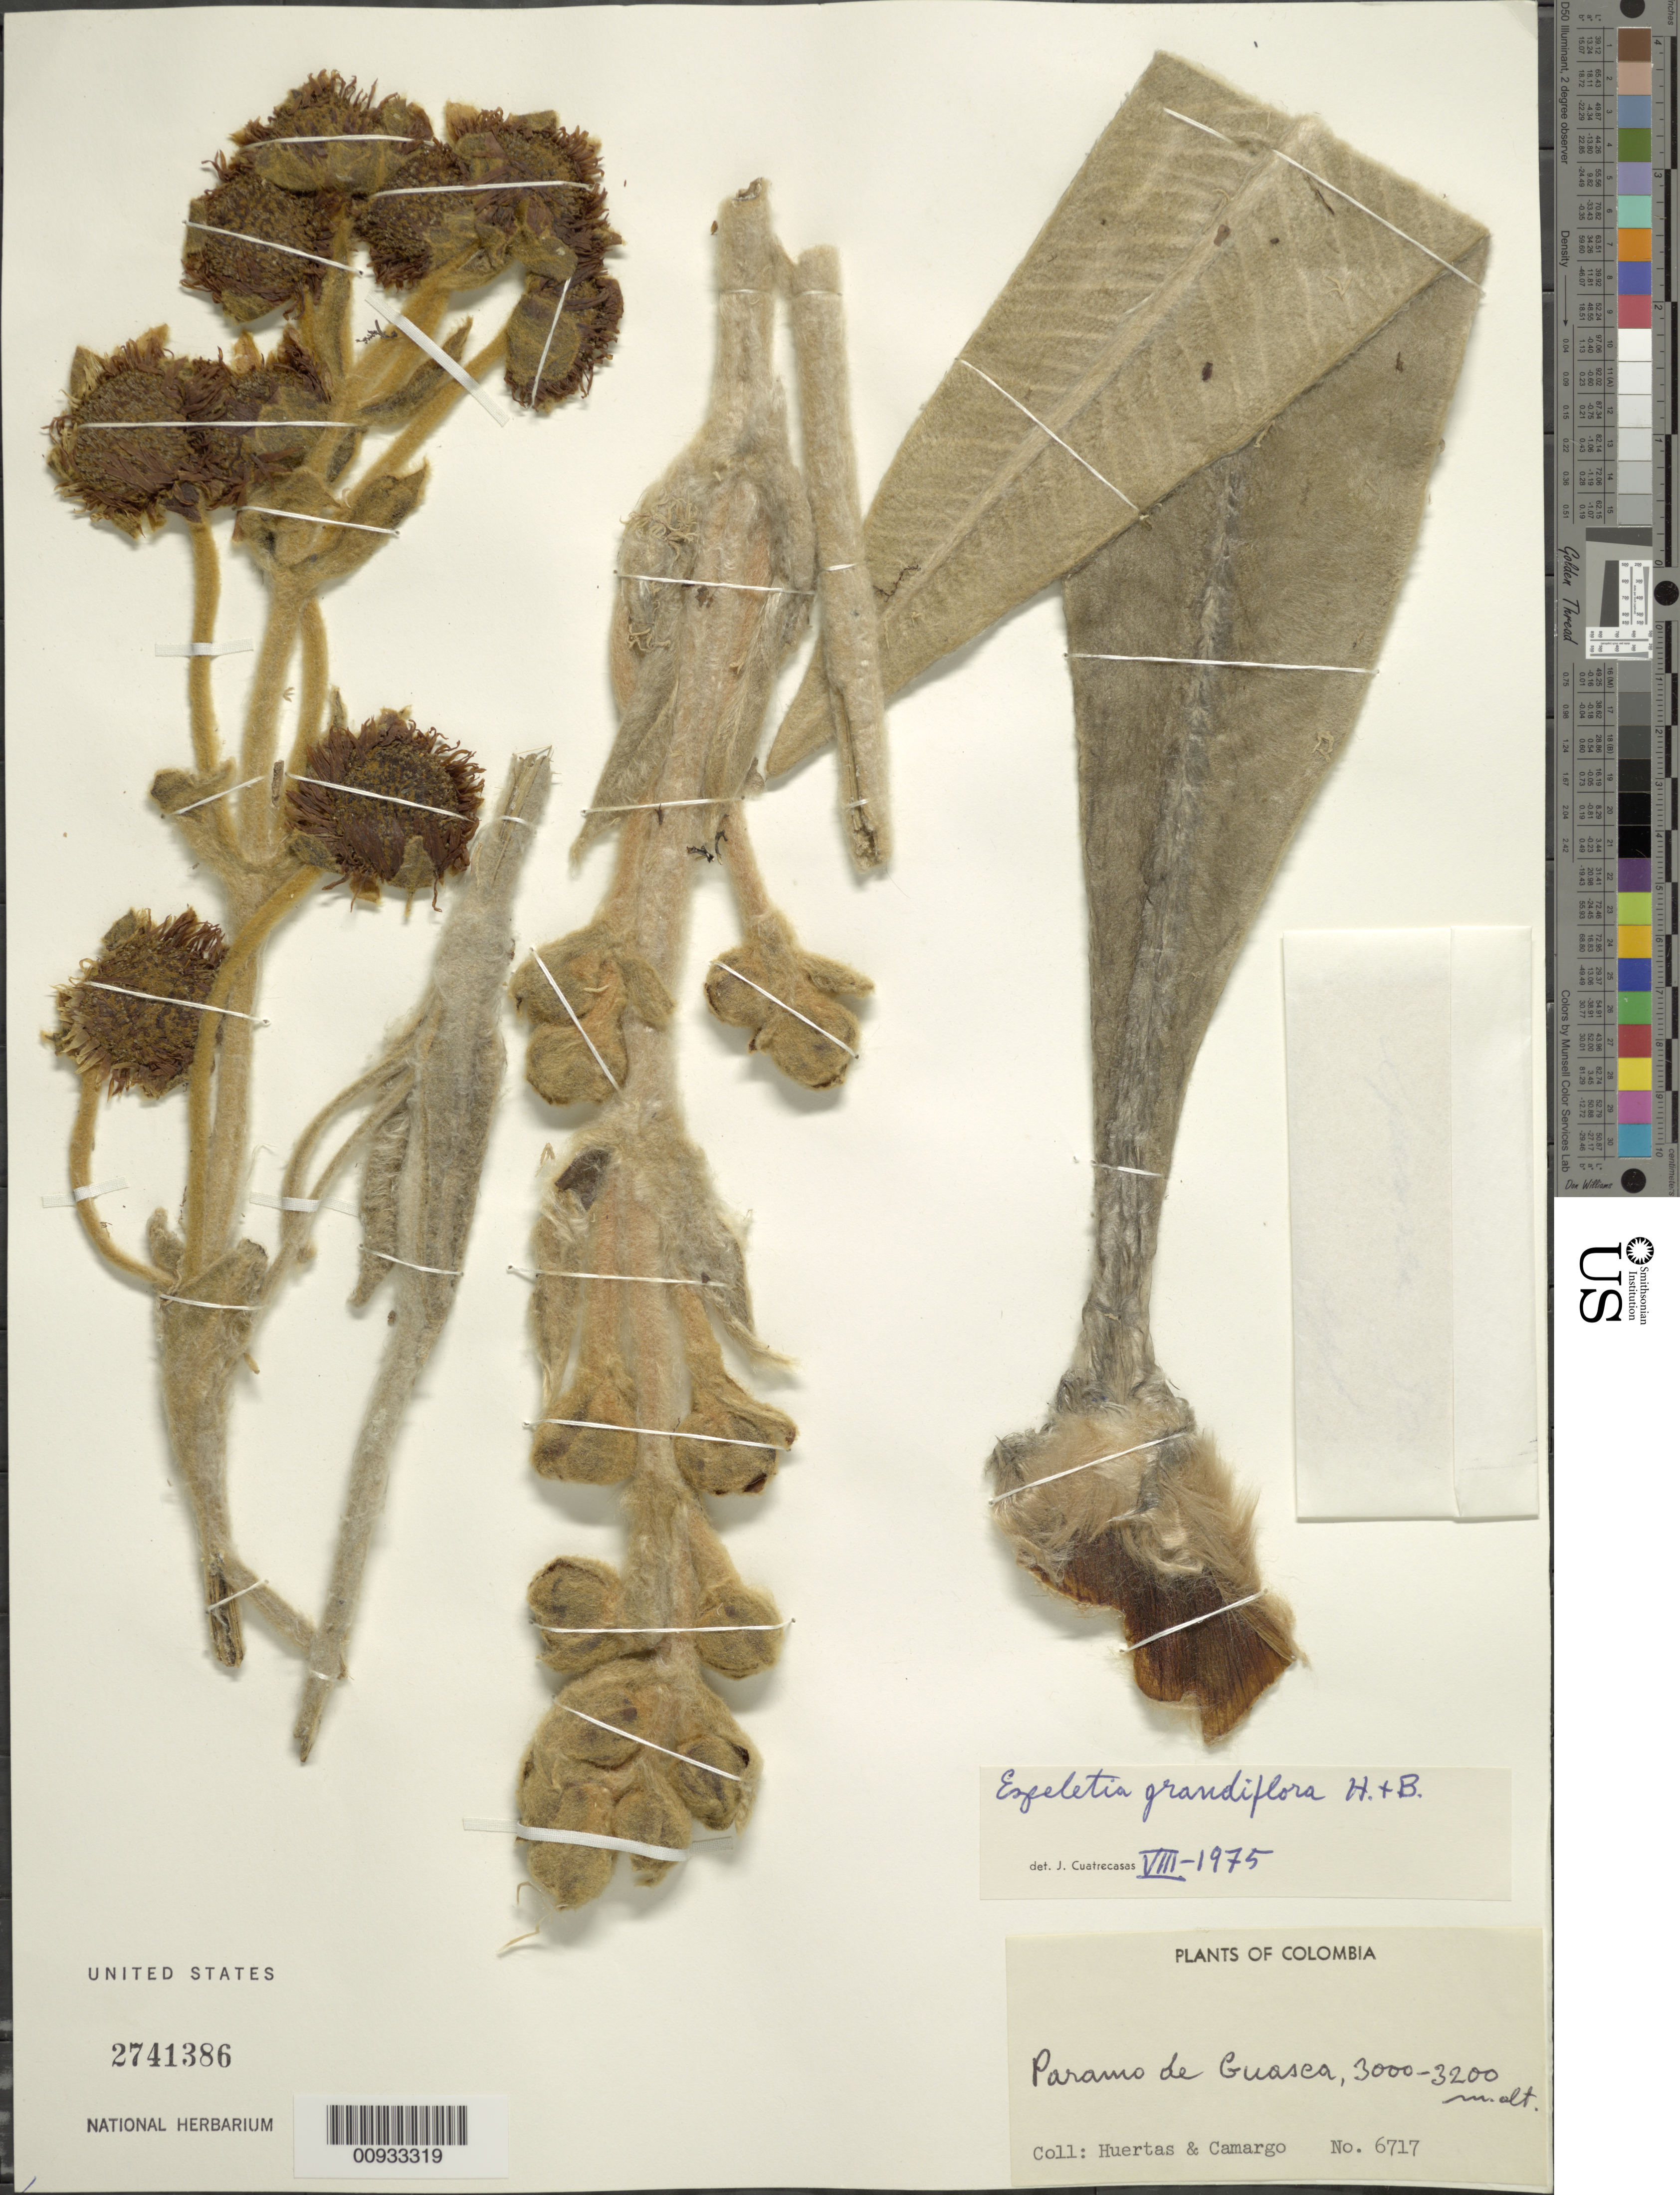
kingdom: Plantae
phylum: Tracheophyta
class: Magnoliopsida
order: Asterales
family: Asteraceae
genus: Espeletia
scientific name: Espeletia grandiflora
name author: Humb. & Bonpl.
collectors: G. Huertas & L. A. Camargo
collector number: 6717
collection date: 1966-02-02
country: Colombia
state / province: Cundinamarca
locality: Páramo de Guasca.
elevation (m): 3000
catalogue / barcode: US 2741386